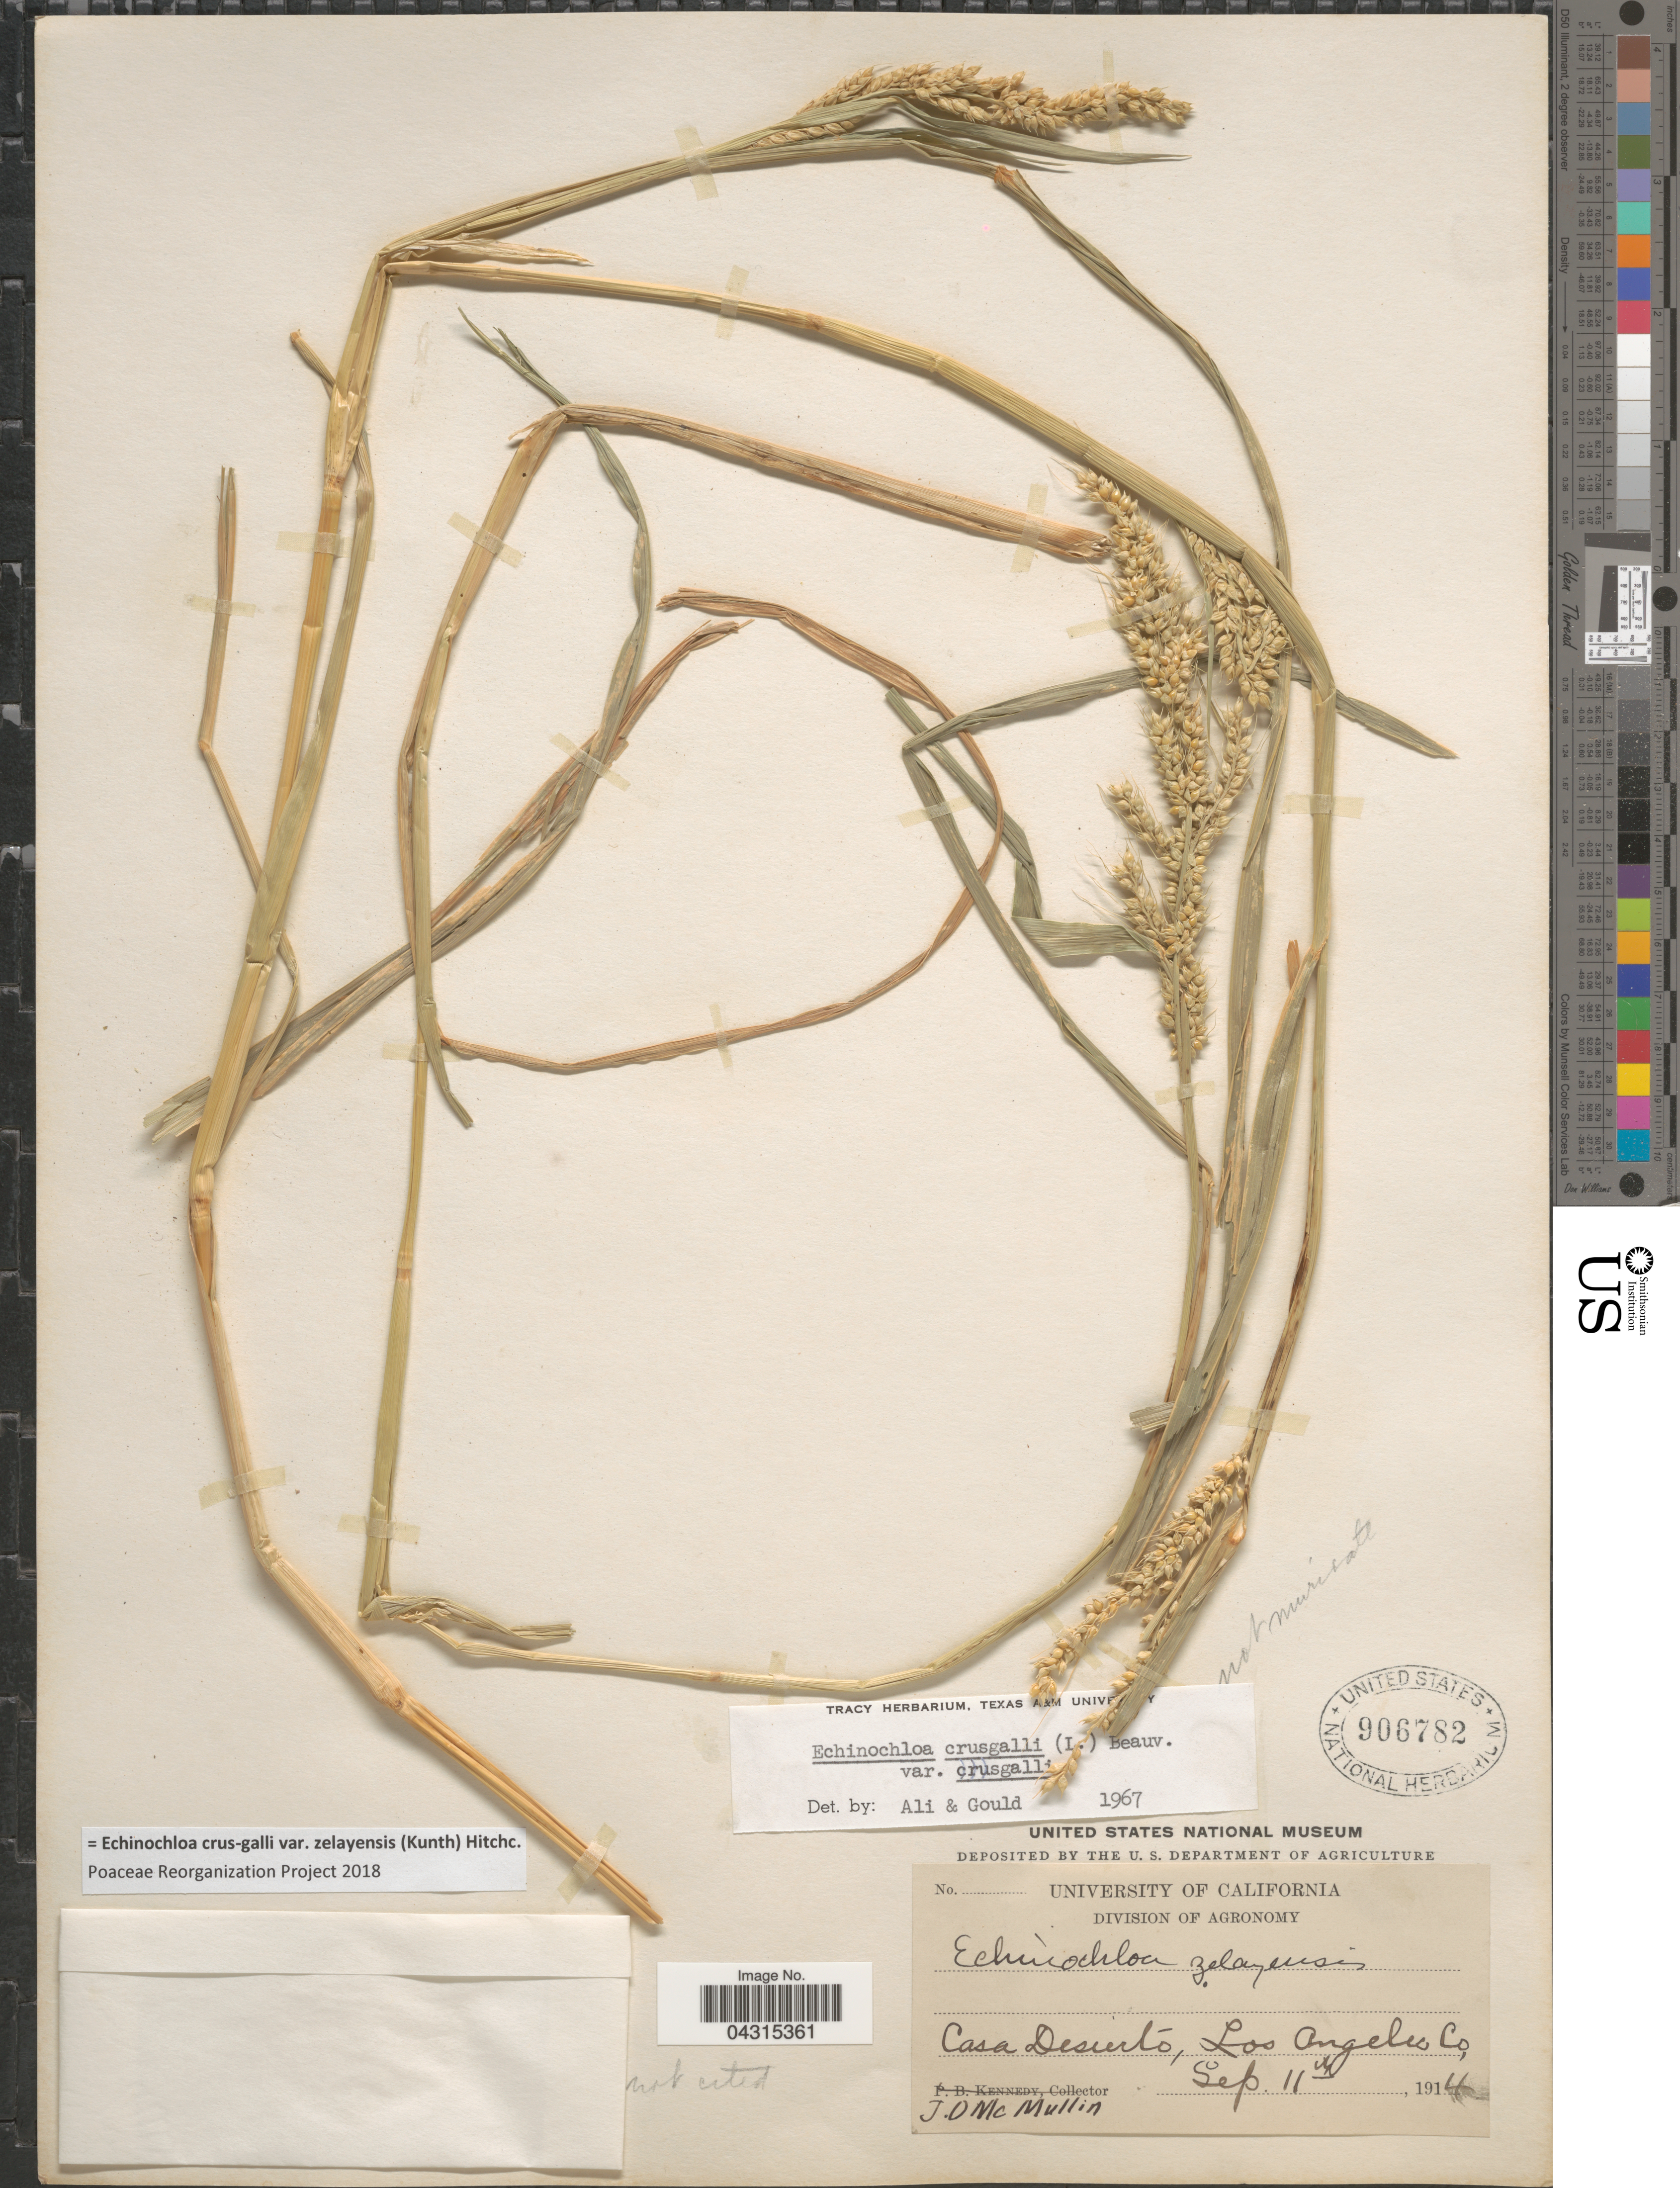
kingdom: Plantae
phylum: Tracheophyta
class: Liliopsida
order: Poales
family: Poaceae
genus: Echinochloa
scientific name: Echinochloa crus-galli var. zelayensis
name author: (Kunth) Hitchc.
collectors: J. McMullin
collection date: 1914-09-11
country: United States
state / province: California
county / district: Los Angeles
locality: Casa Deserto, Los Angeles Co.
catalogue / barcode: US 906782